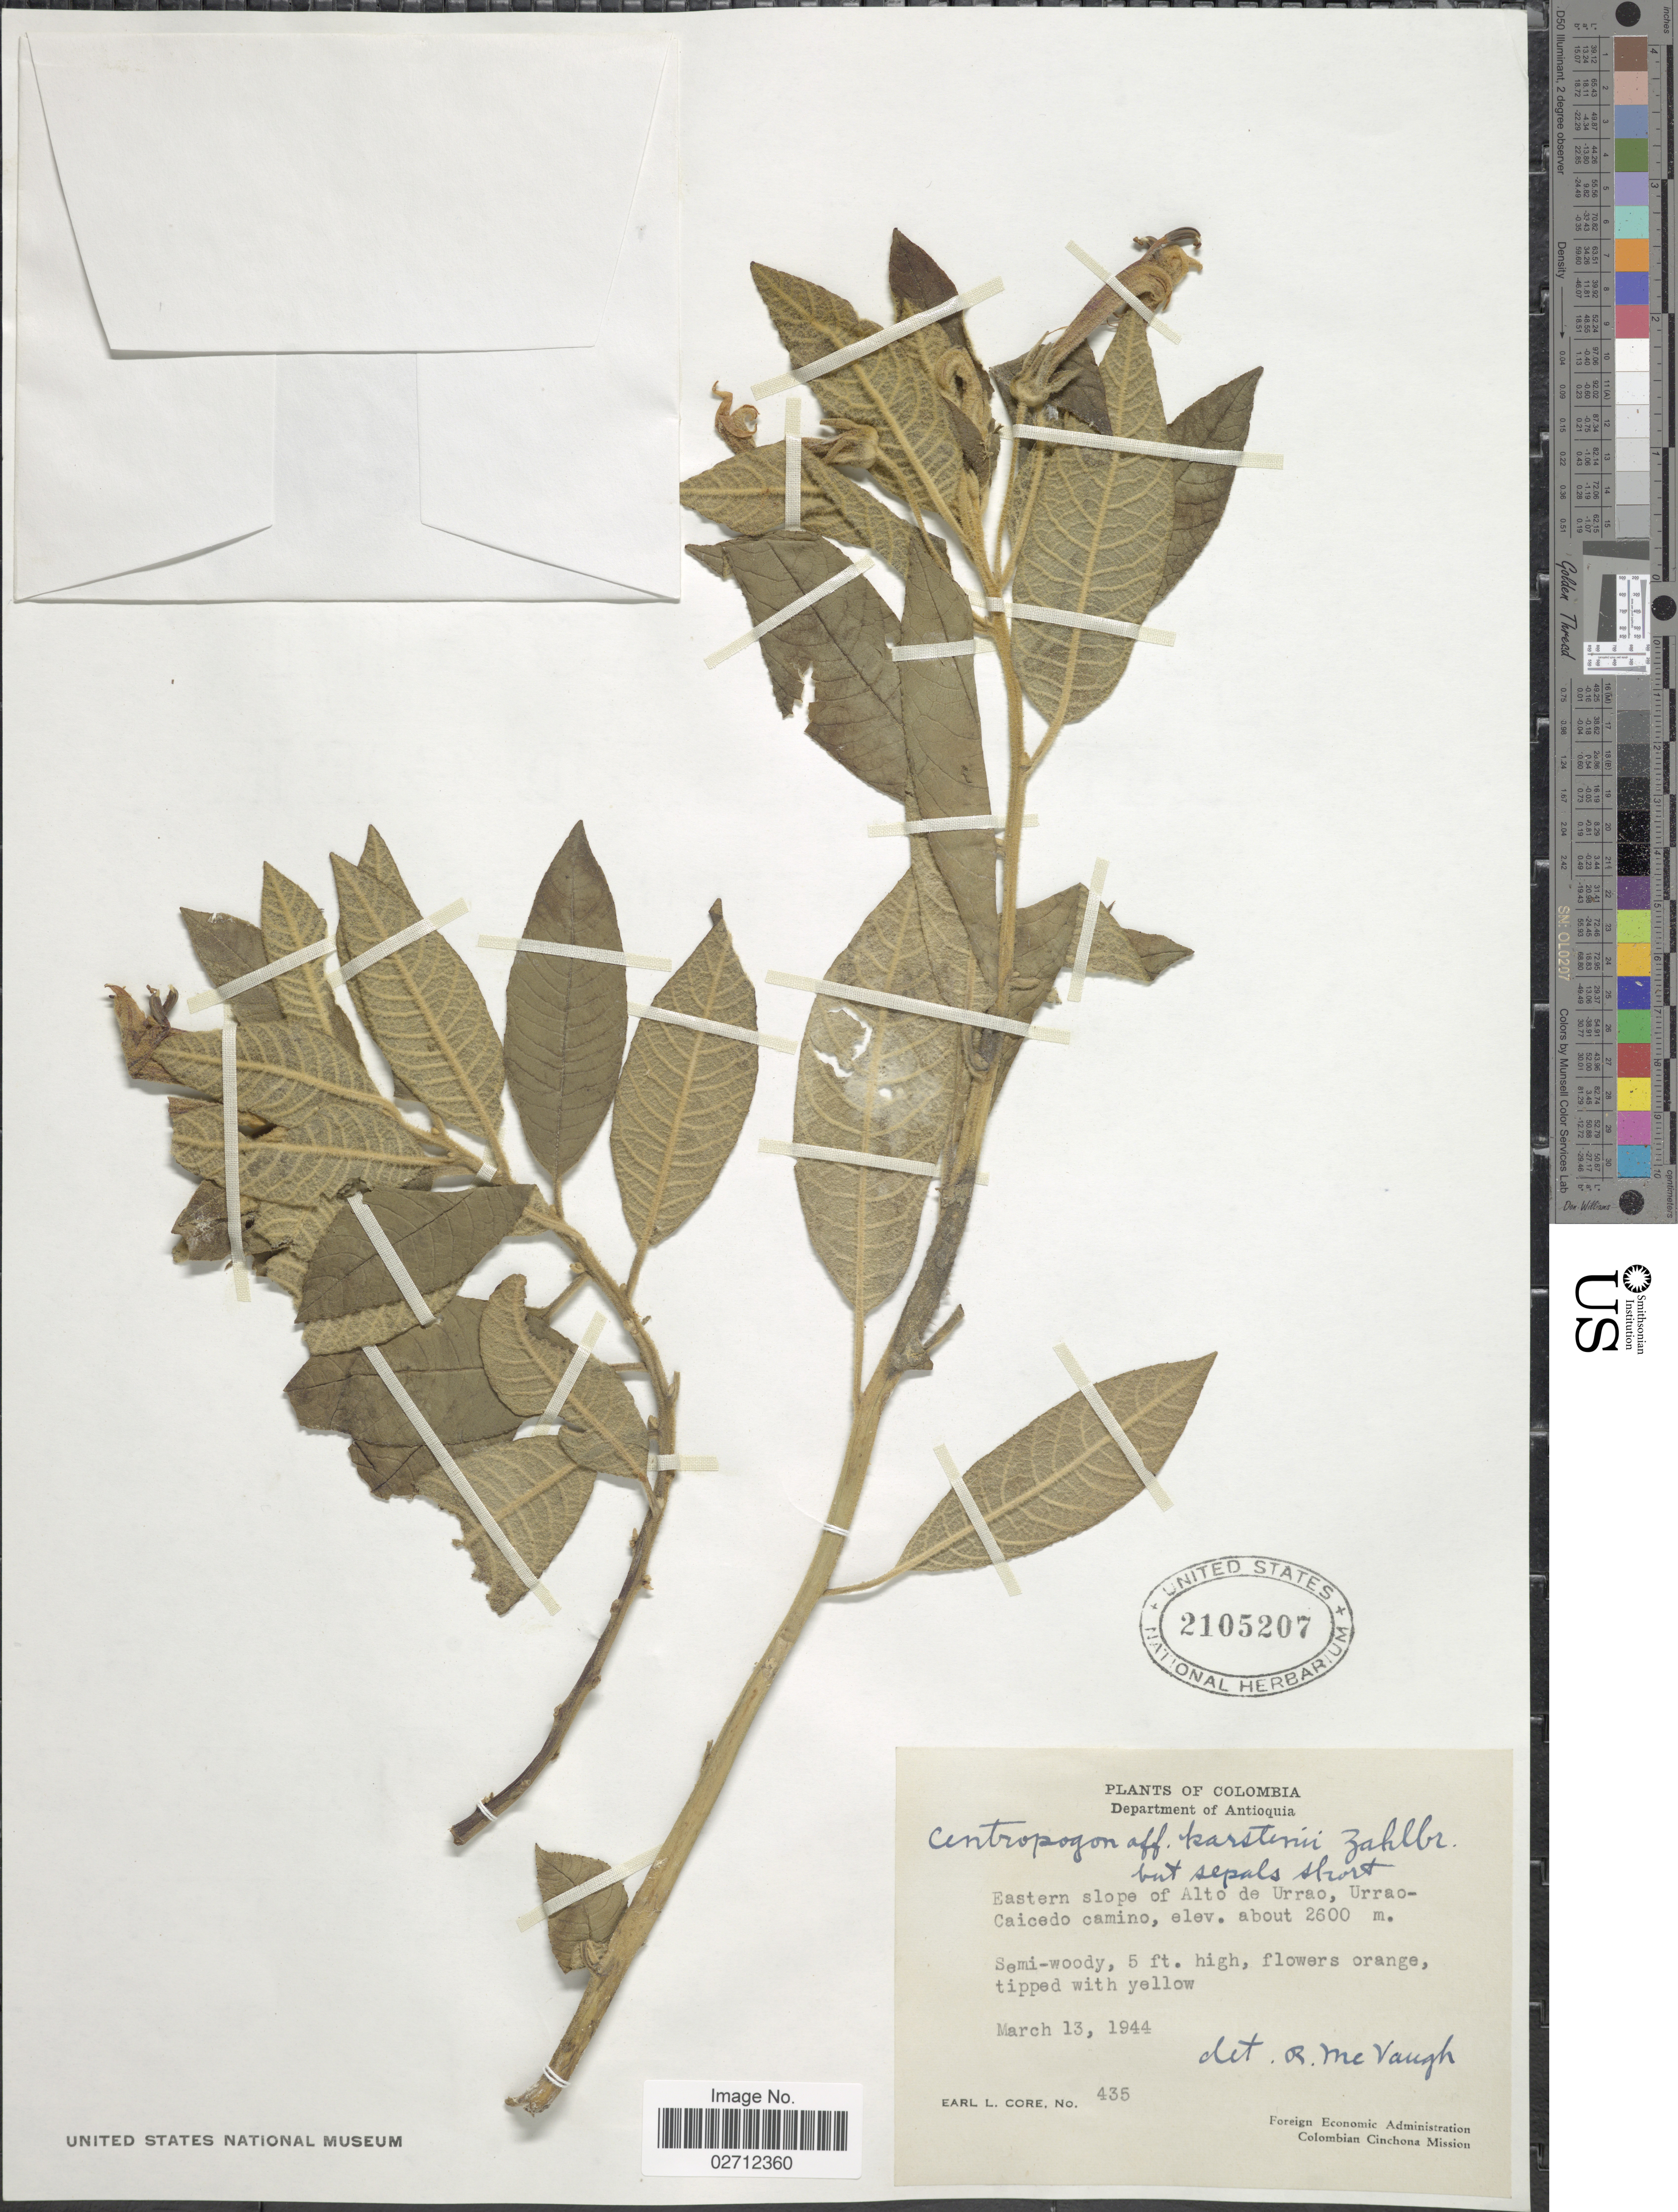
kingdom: Plantae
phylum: Tracheophyta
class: Magnoliopsida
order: Asterales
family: Campanulaceae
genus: Centropogon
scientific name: Centropogon karstenii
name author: Zahlbr.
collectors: E. L. Core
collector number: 435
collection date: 1944-03-13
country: Colombia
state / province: Antioquia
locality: Department of Antioquia, Eastern slope of Alto de urrao, Urrao-Caicedo camino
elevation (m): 2600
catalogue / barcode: US 2105207